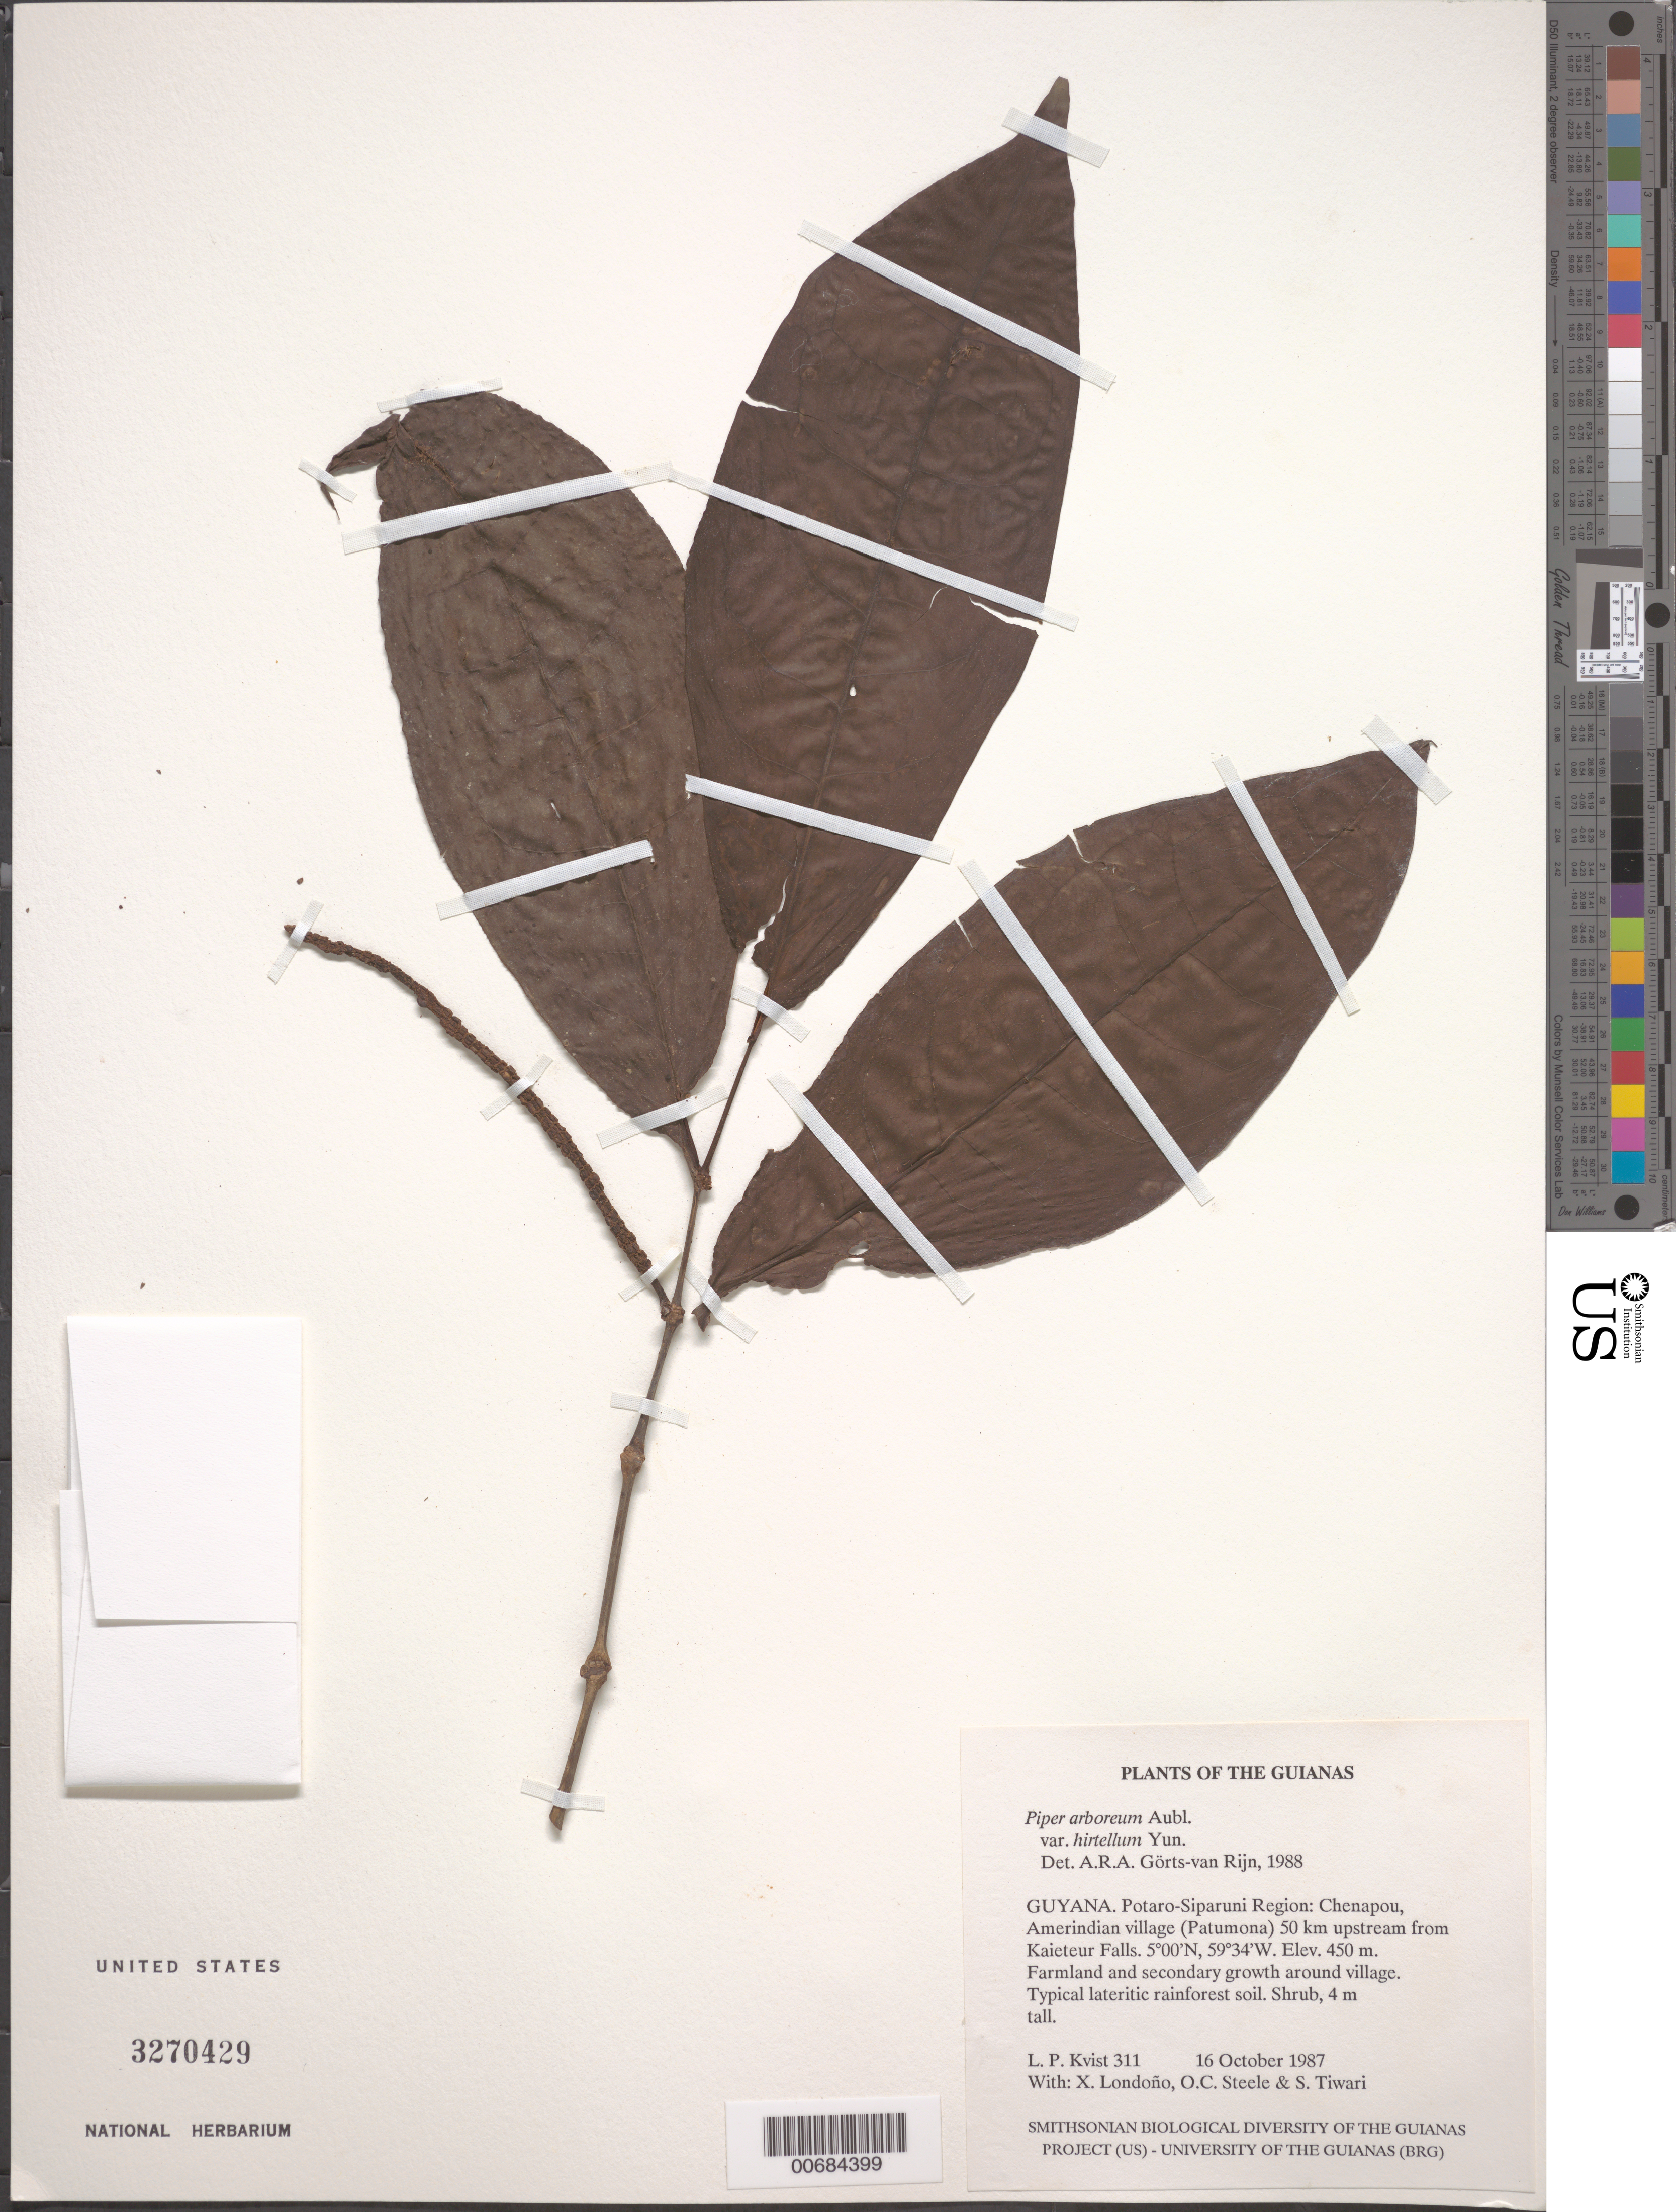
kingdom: Plantae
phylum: Tracheophyta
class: Magnoliopsida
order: Piperales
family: Piperaceae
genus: Piper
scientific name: Piper arboreum var. hirtellum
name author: Yunck.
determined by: Görts-van Rijn, A. R. A.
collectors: L. P. Kvist, X. Londoño, O. C. Steele & S. Tiwari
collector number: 311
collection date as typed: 16 October 1987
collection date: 1987-10-16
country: Guyana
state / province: Potaro-Siparuni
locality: Chenapou, Amerindian village (Patumona) 50 km upstream from Kaieteur Falls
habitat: Farmland and secondary growth around village. Typical lateritic rainforest soil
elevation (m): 450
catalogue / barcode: US 3270429